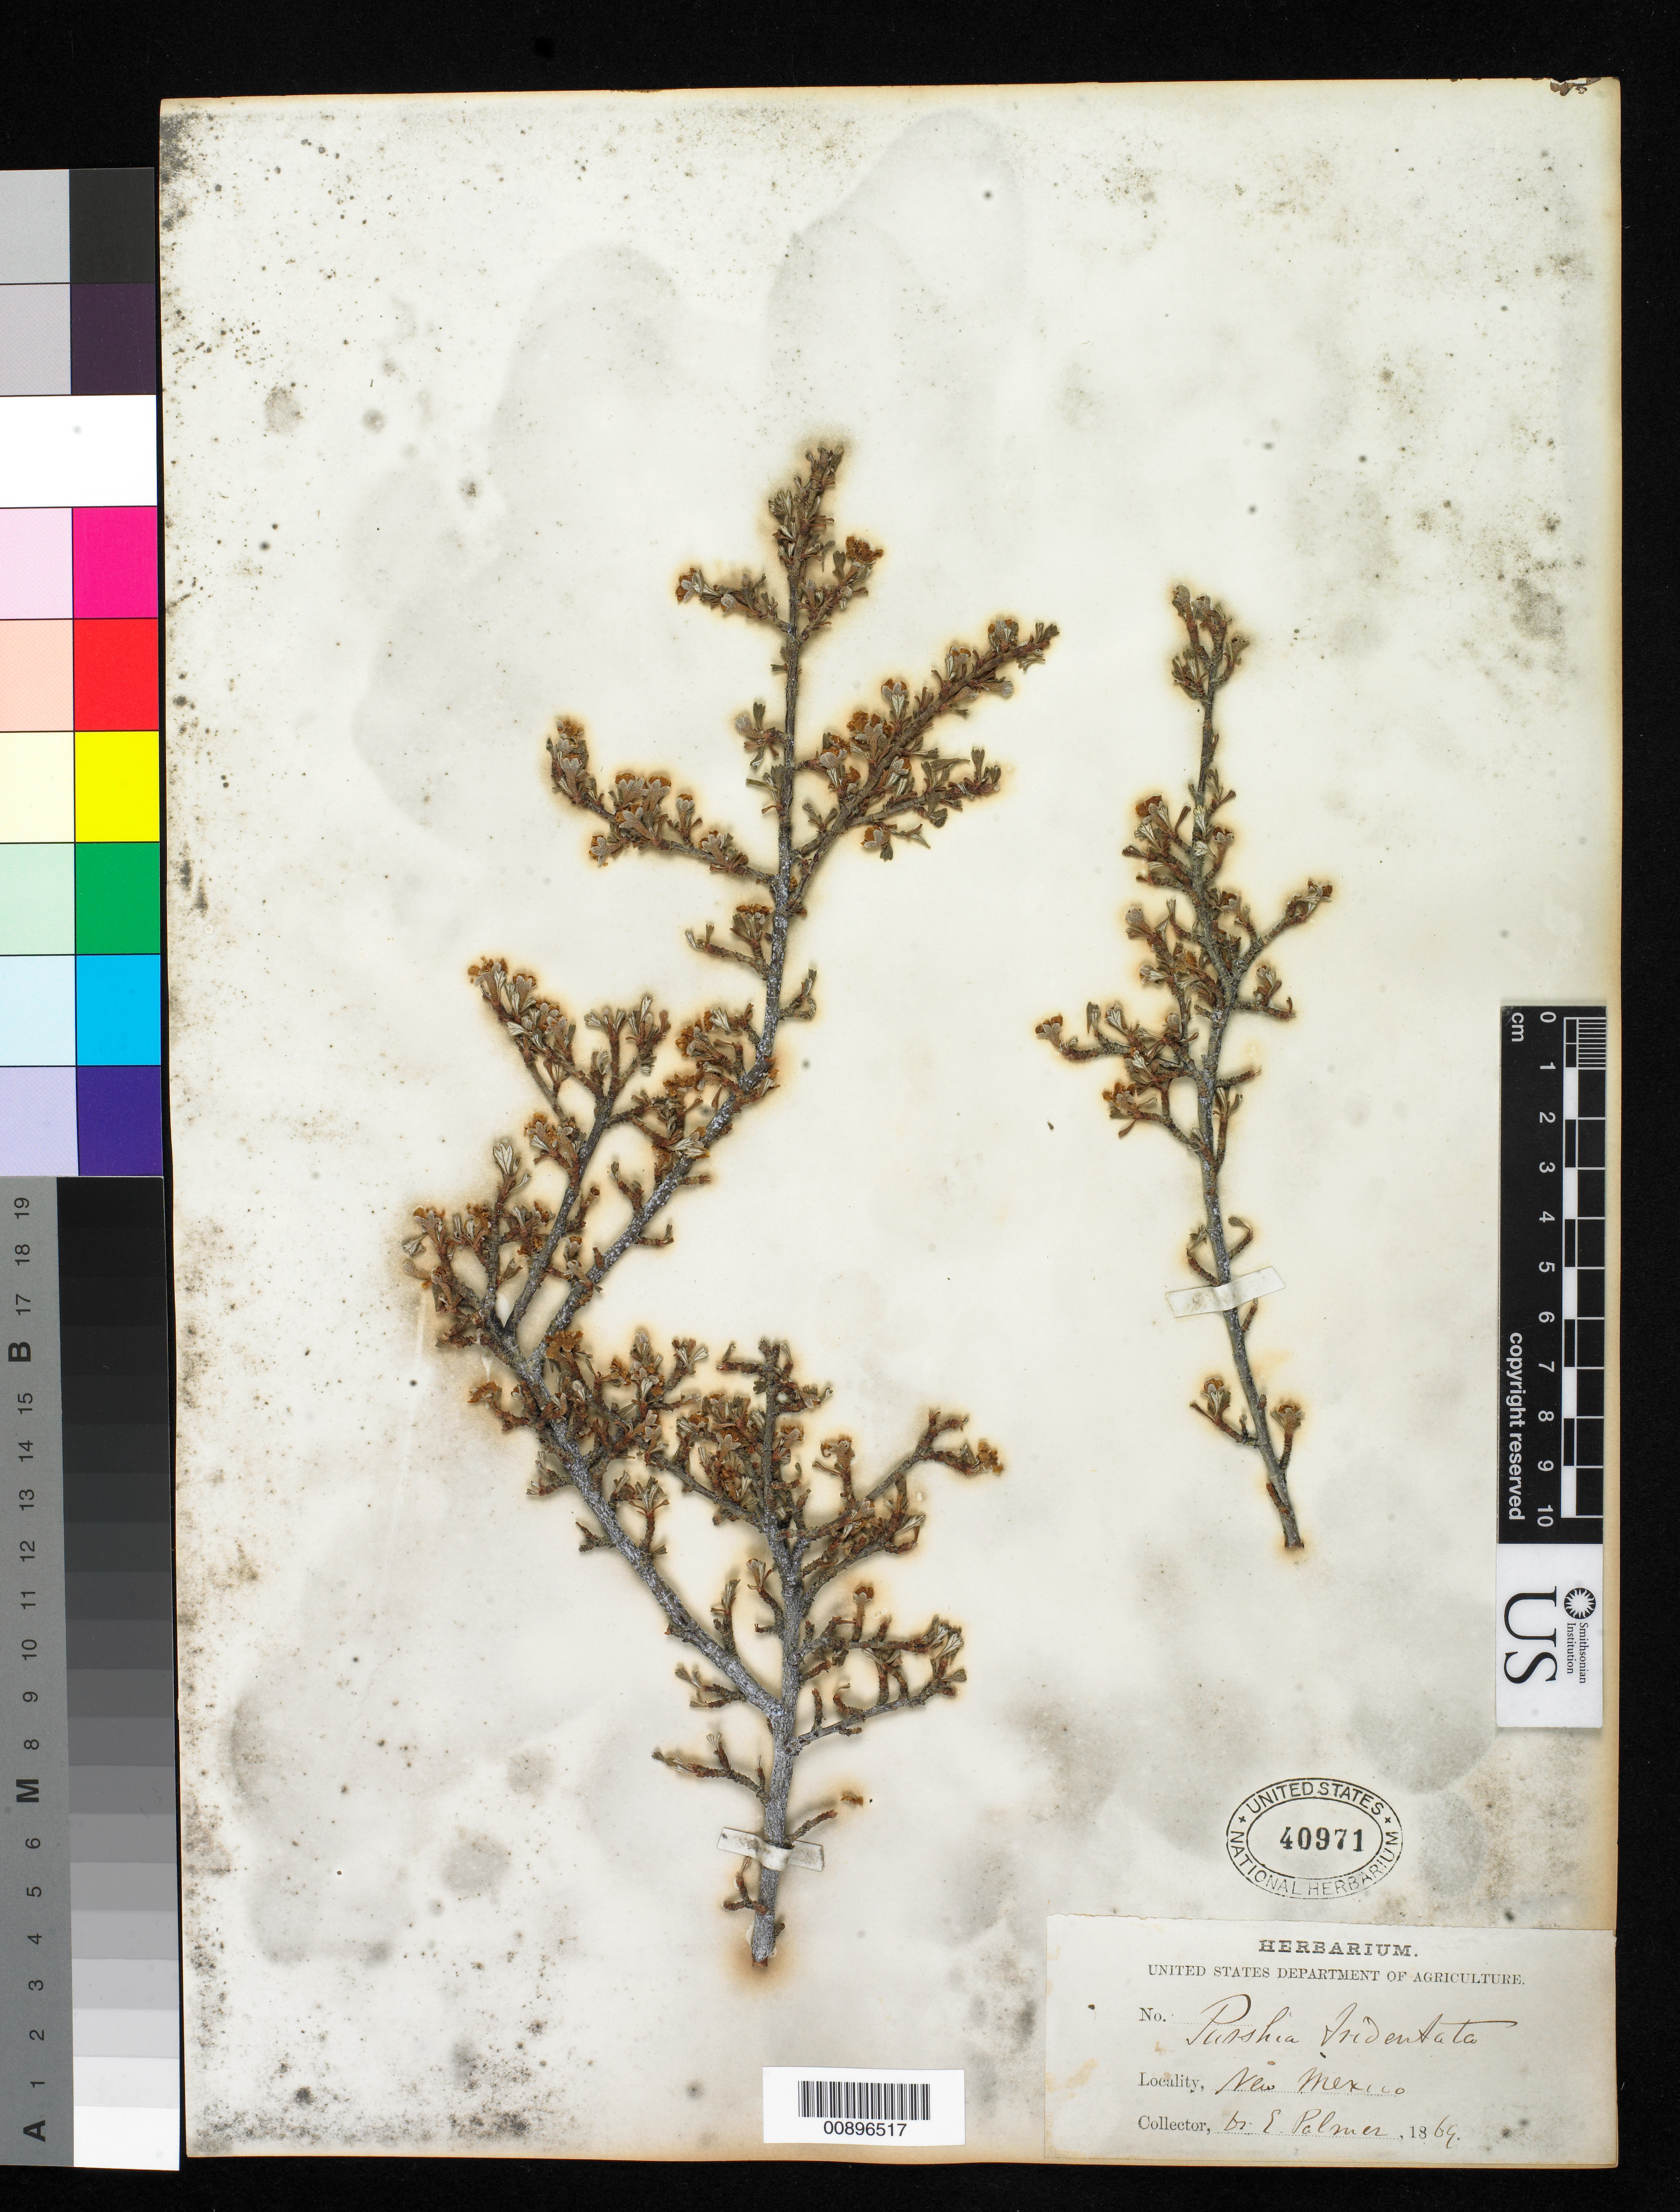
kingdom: Plantae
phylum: Tracheophyta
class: Magnoliopsida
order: Rosales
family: Rosaceae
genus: Purshia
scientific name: Purshia tridentata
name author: (Pursh) DC.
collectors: E. Palmer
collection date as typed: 1869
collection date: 1869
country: United States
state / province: New Mexico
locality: New Mexico.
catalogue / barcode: US 40971